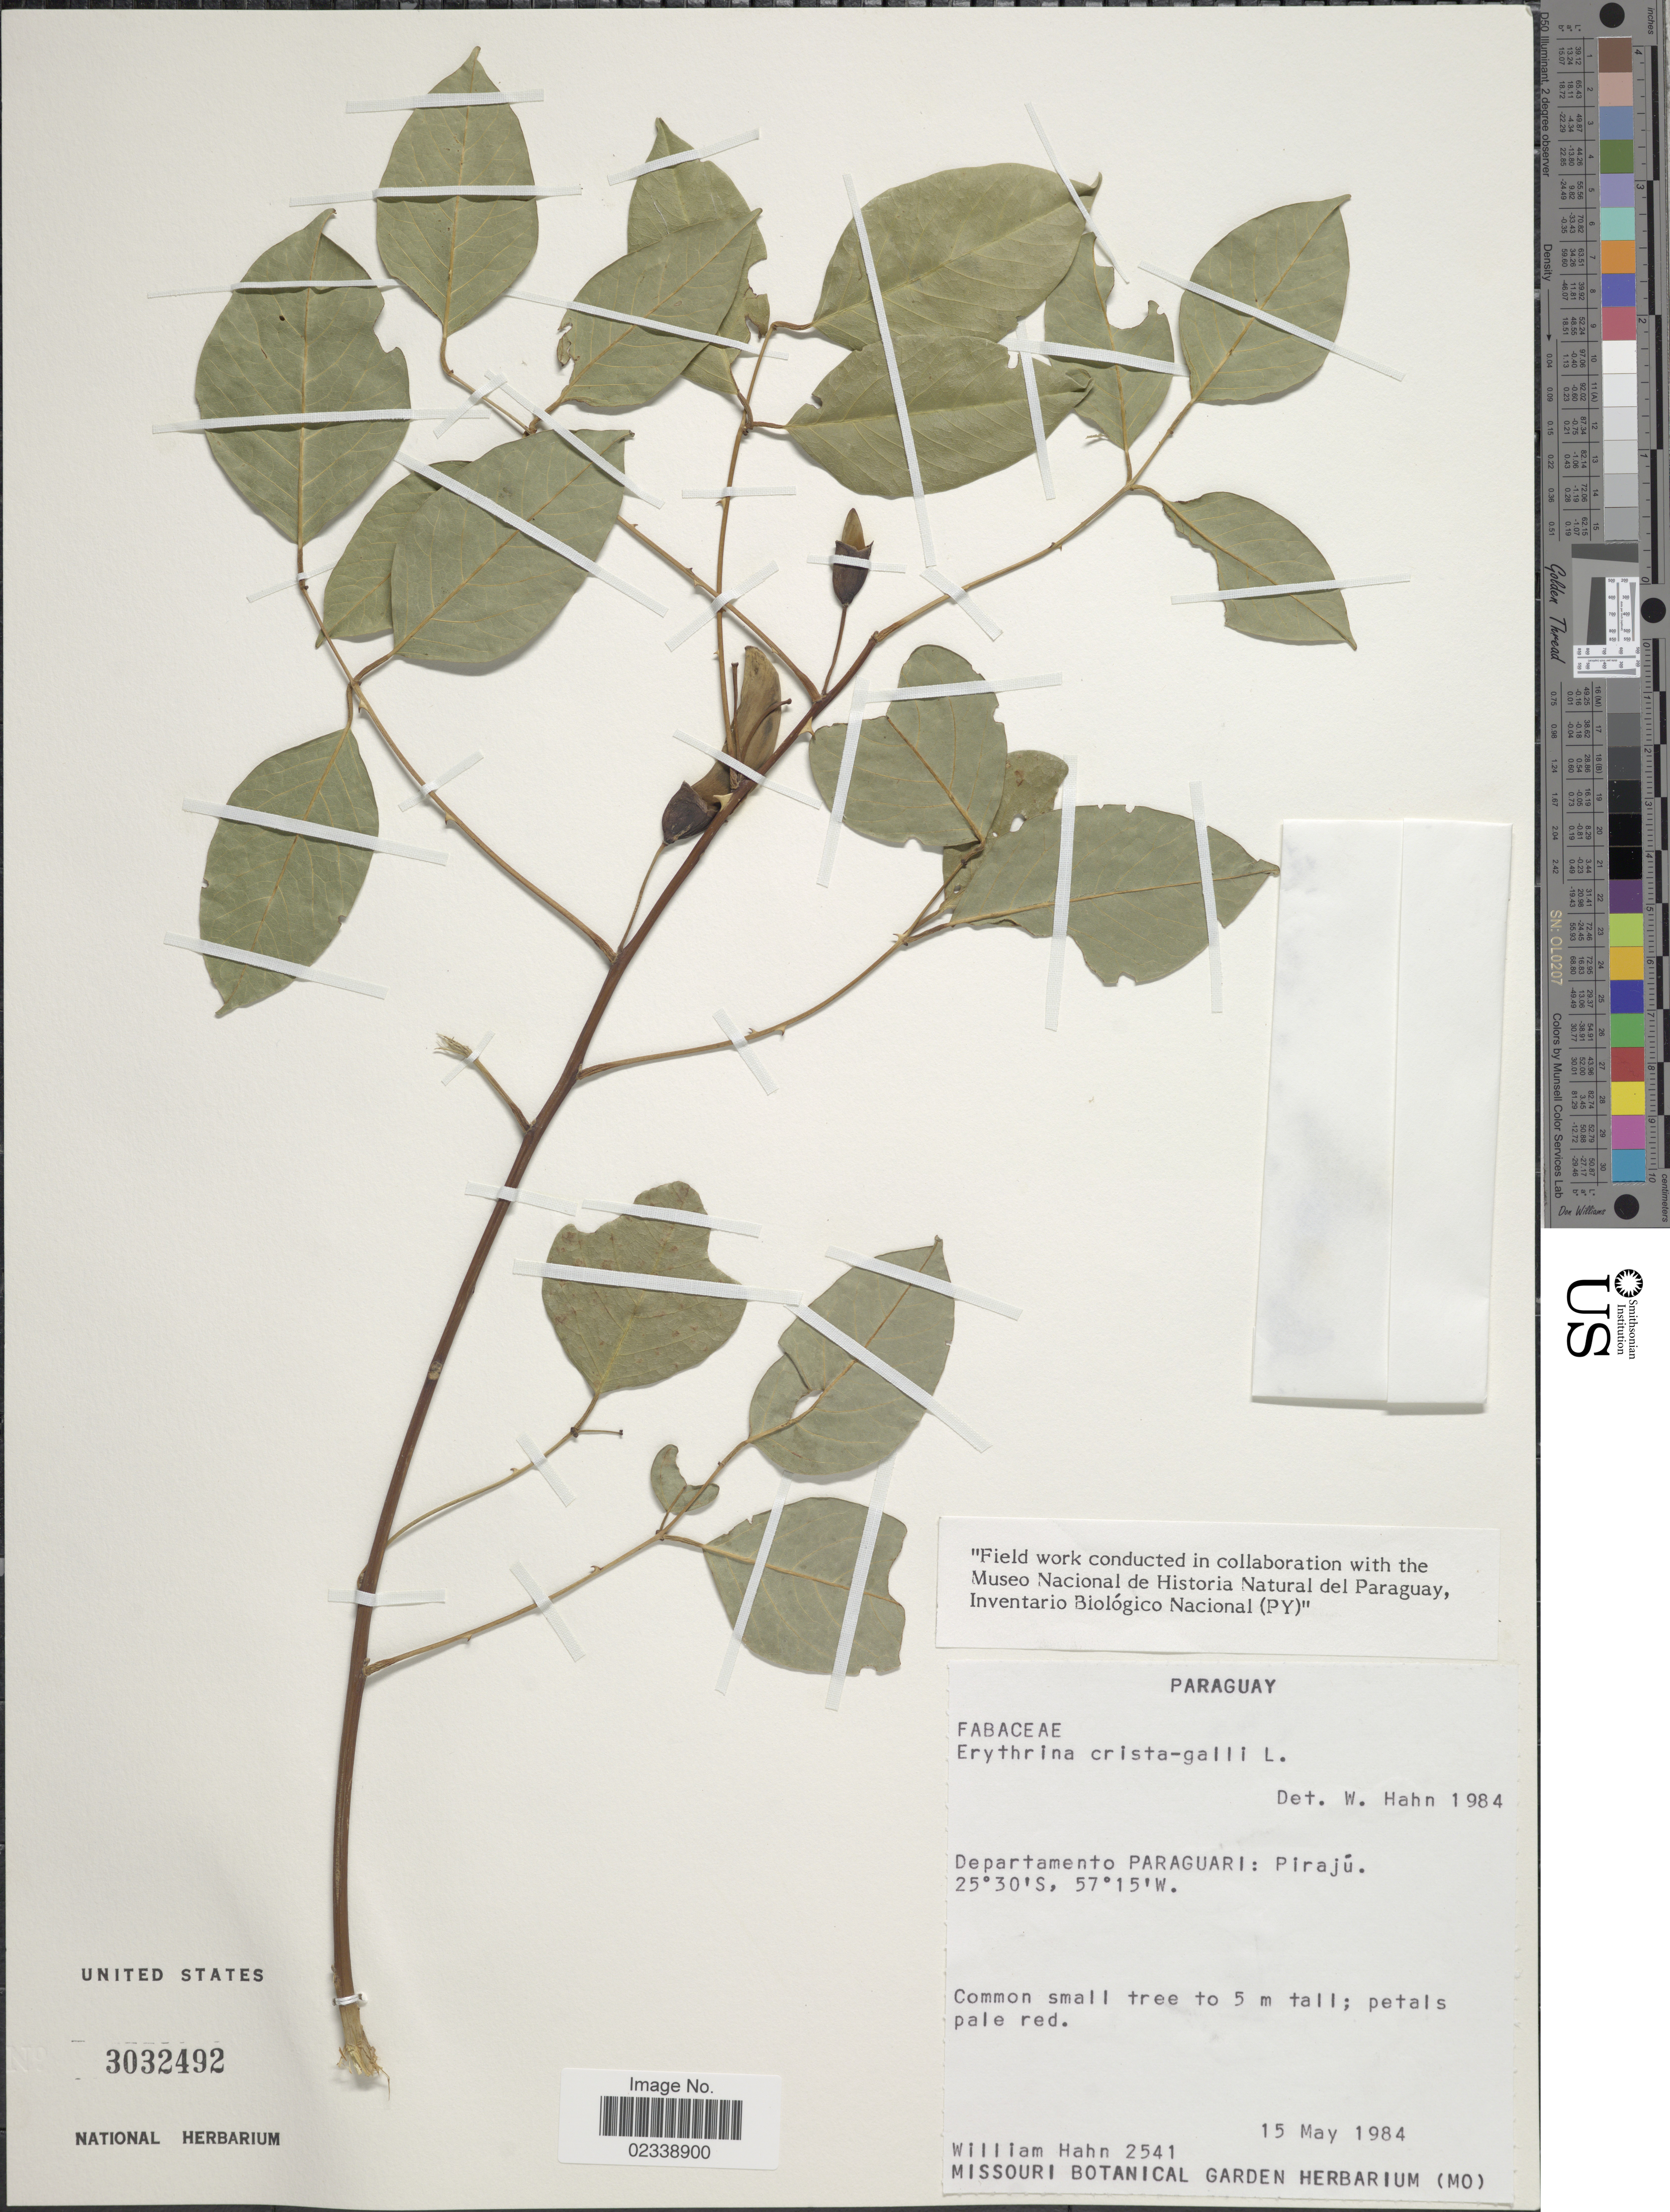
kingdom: Plantae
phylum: Tracheophyta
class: Magnoliopsida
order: Fabales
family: Fabaceae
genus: Erythrina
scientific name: Erythrina crista-galli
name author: L.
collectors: W. Hahn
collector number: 2541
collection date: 1984-05-15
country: Paraguay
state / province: Paraguari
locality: Piraju.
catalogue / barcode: US 3032492